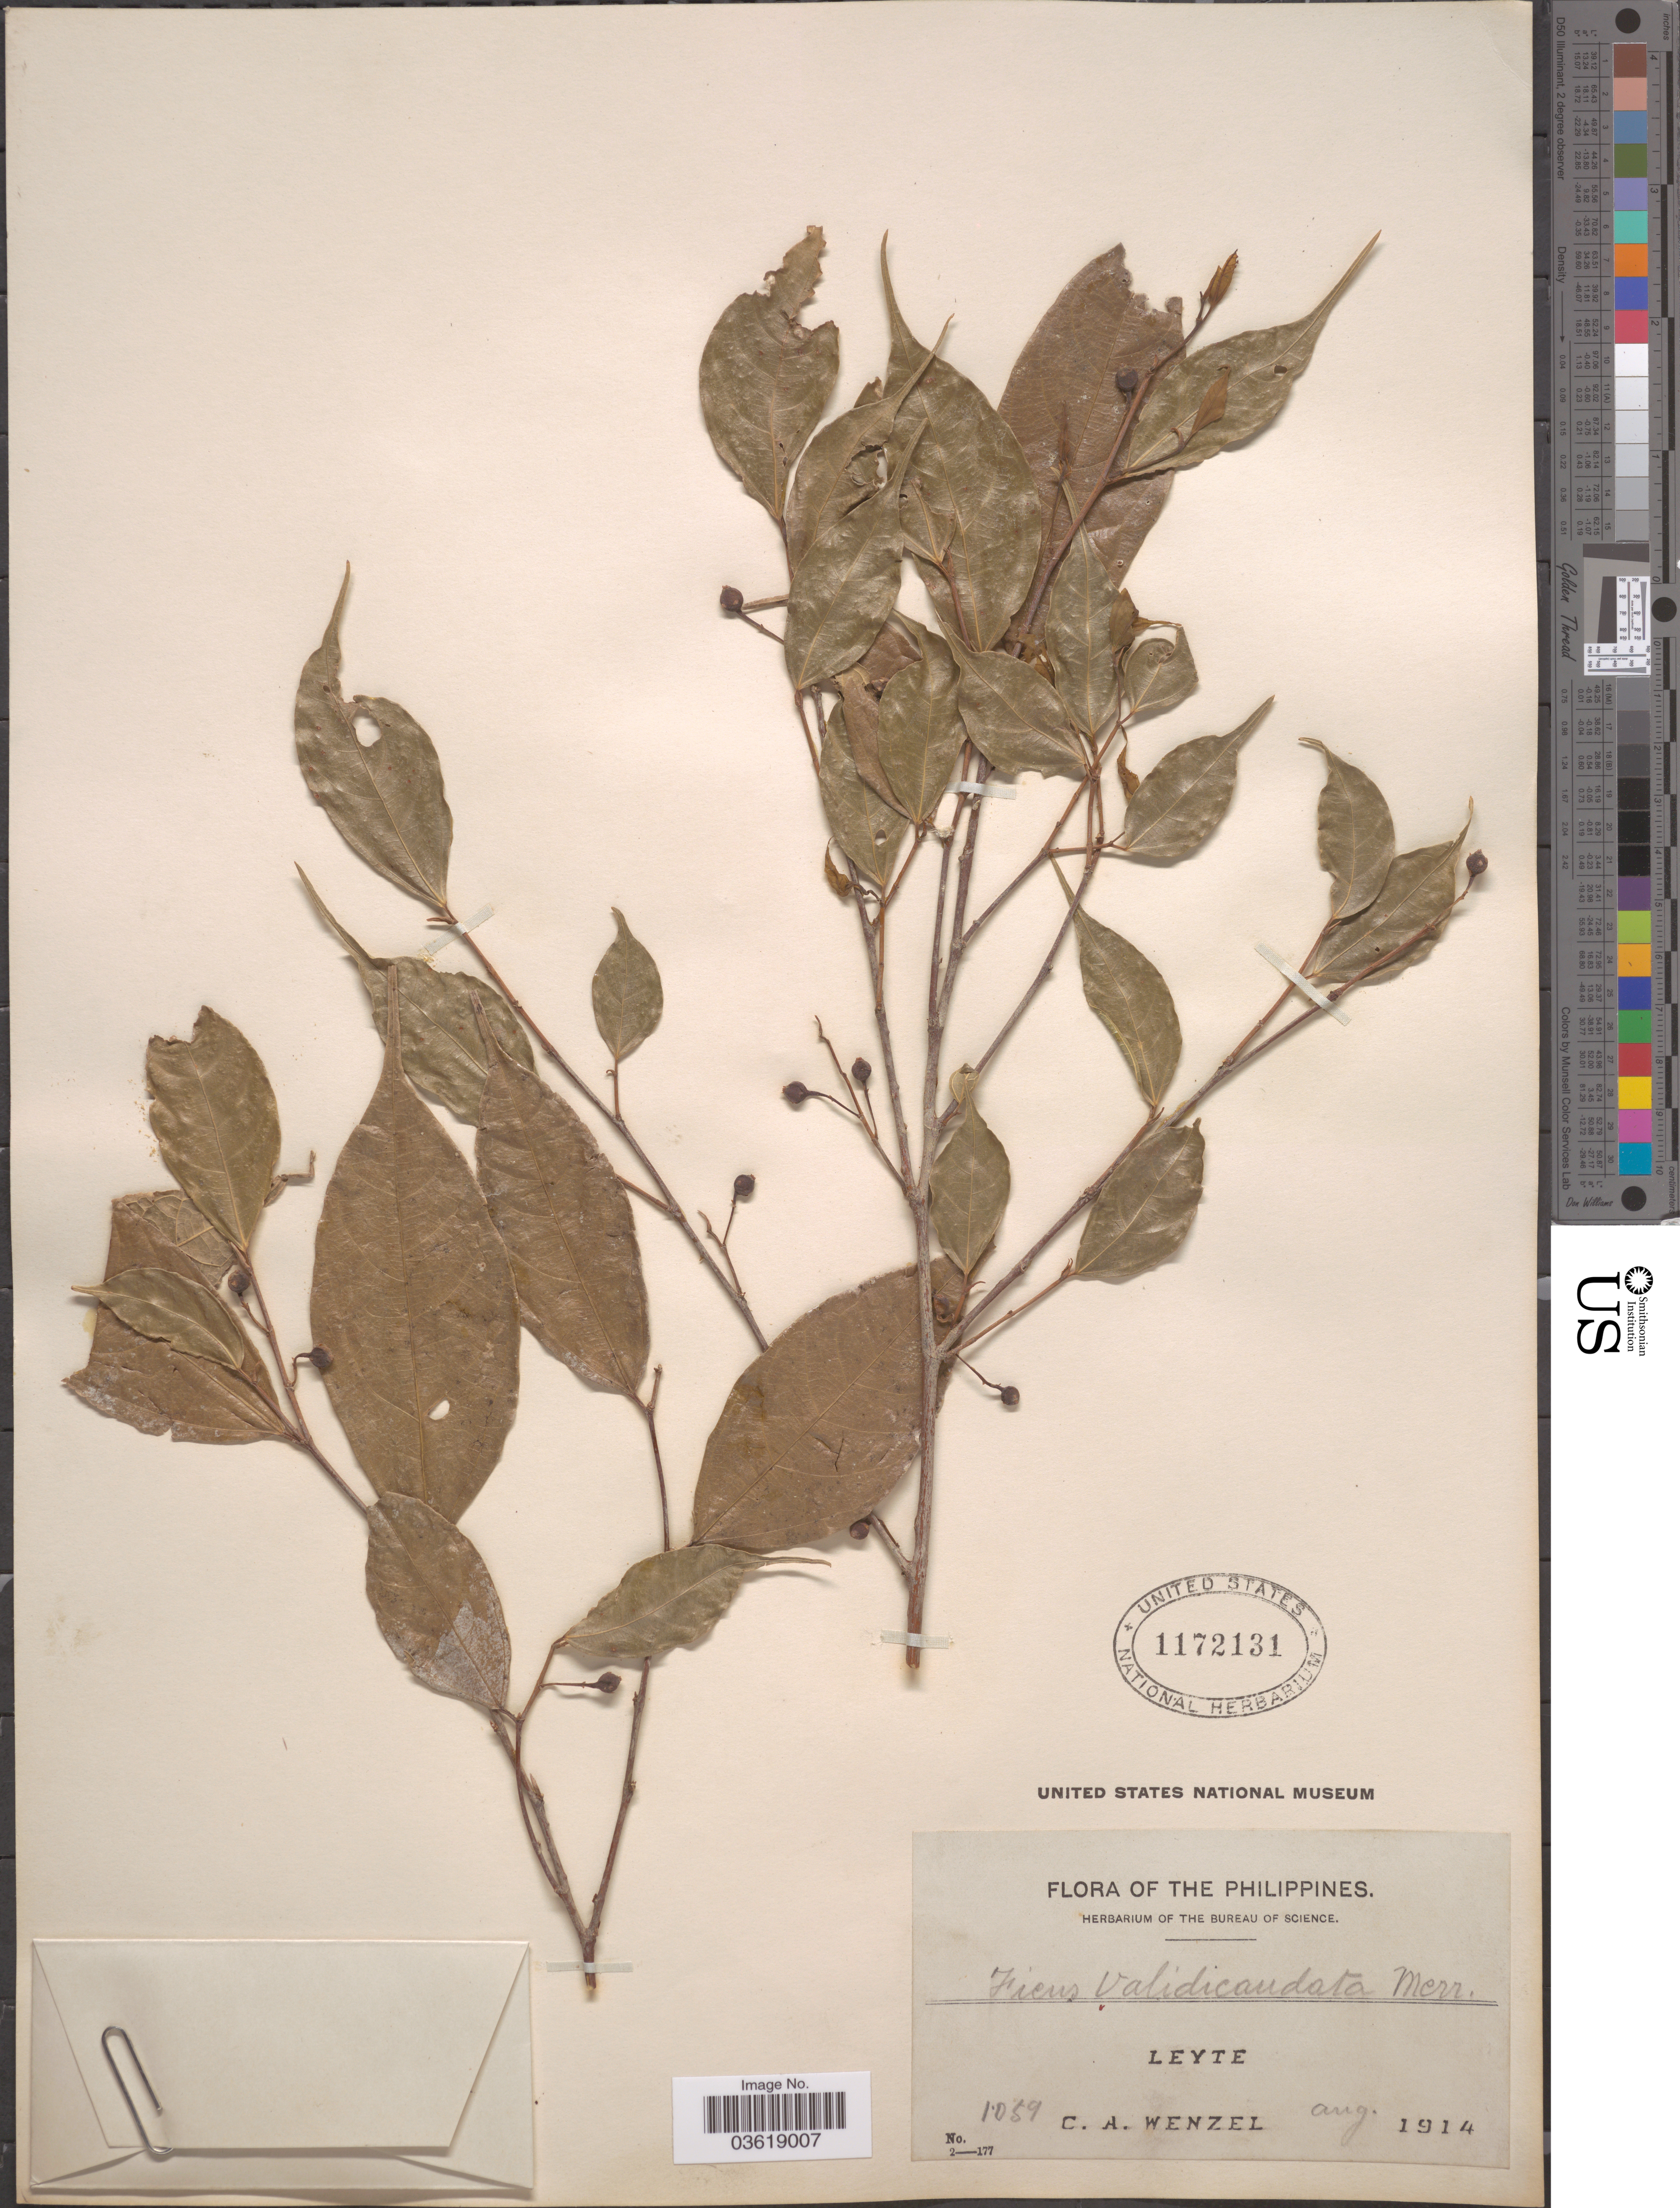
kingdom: Plantae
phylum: Tracheophyta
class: Magnoliopsida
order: Rosales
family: Moraceae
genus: Ficus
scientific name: Ficus guyeri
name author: Elmer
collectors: C. Wenzel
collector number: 1039*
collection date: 1914-08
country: Philippines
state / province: Eastern Visayas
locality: Leyte.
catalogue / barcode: US 1172131